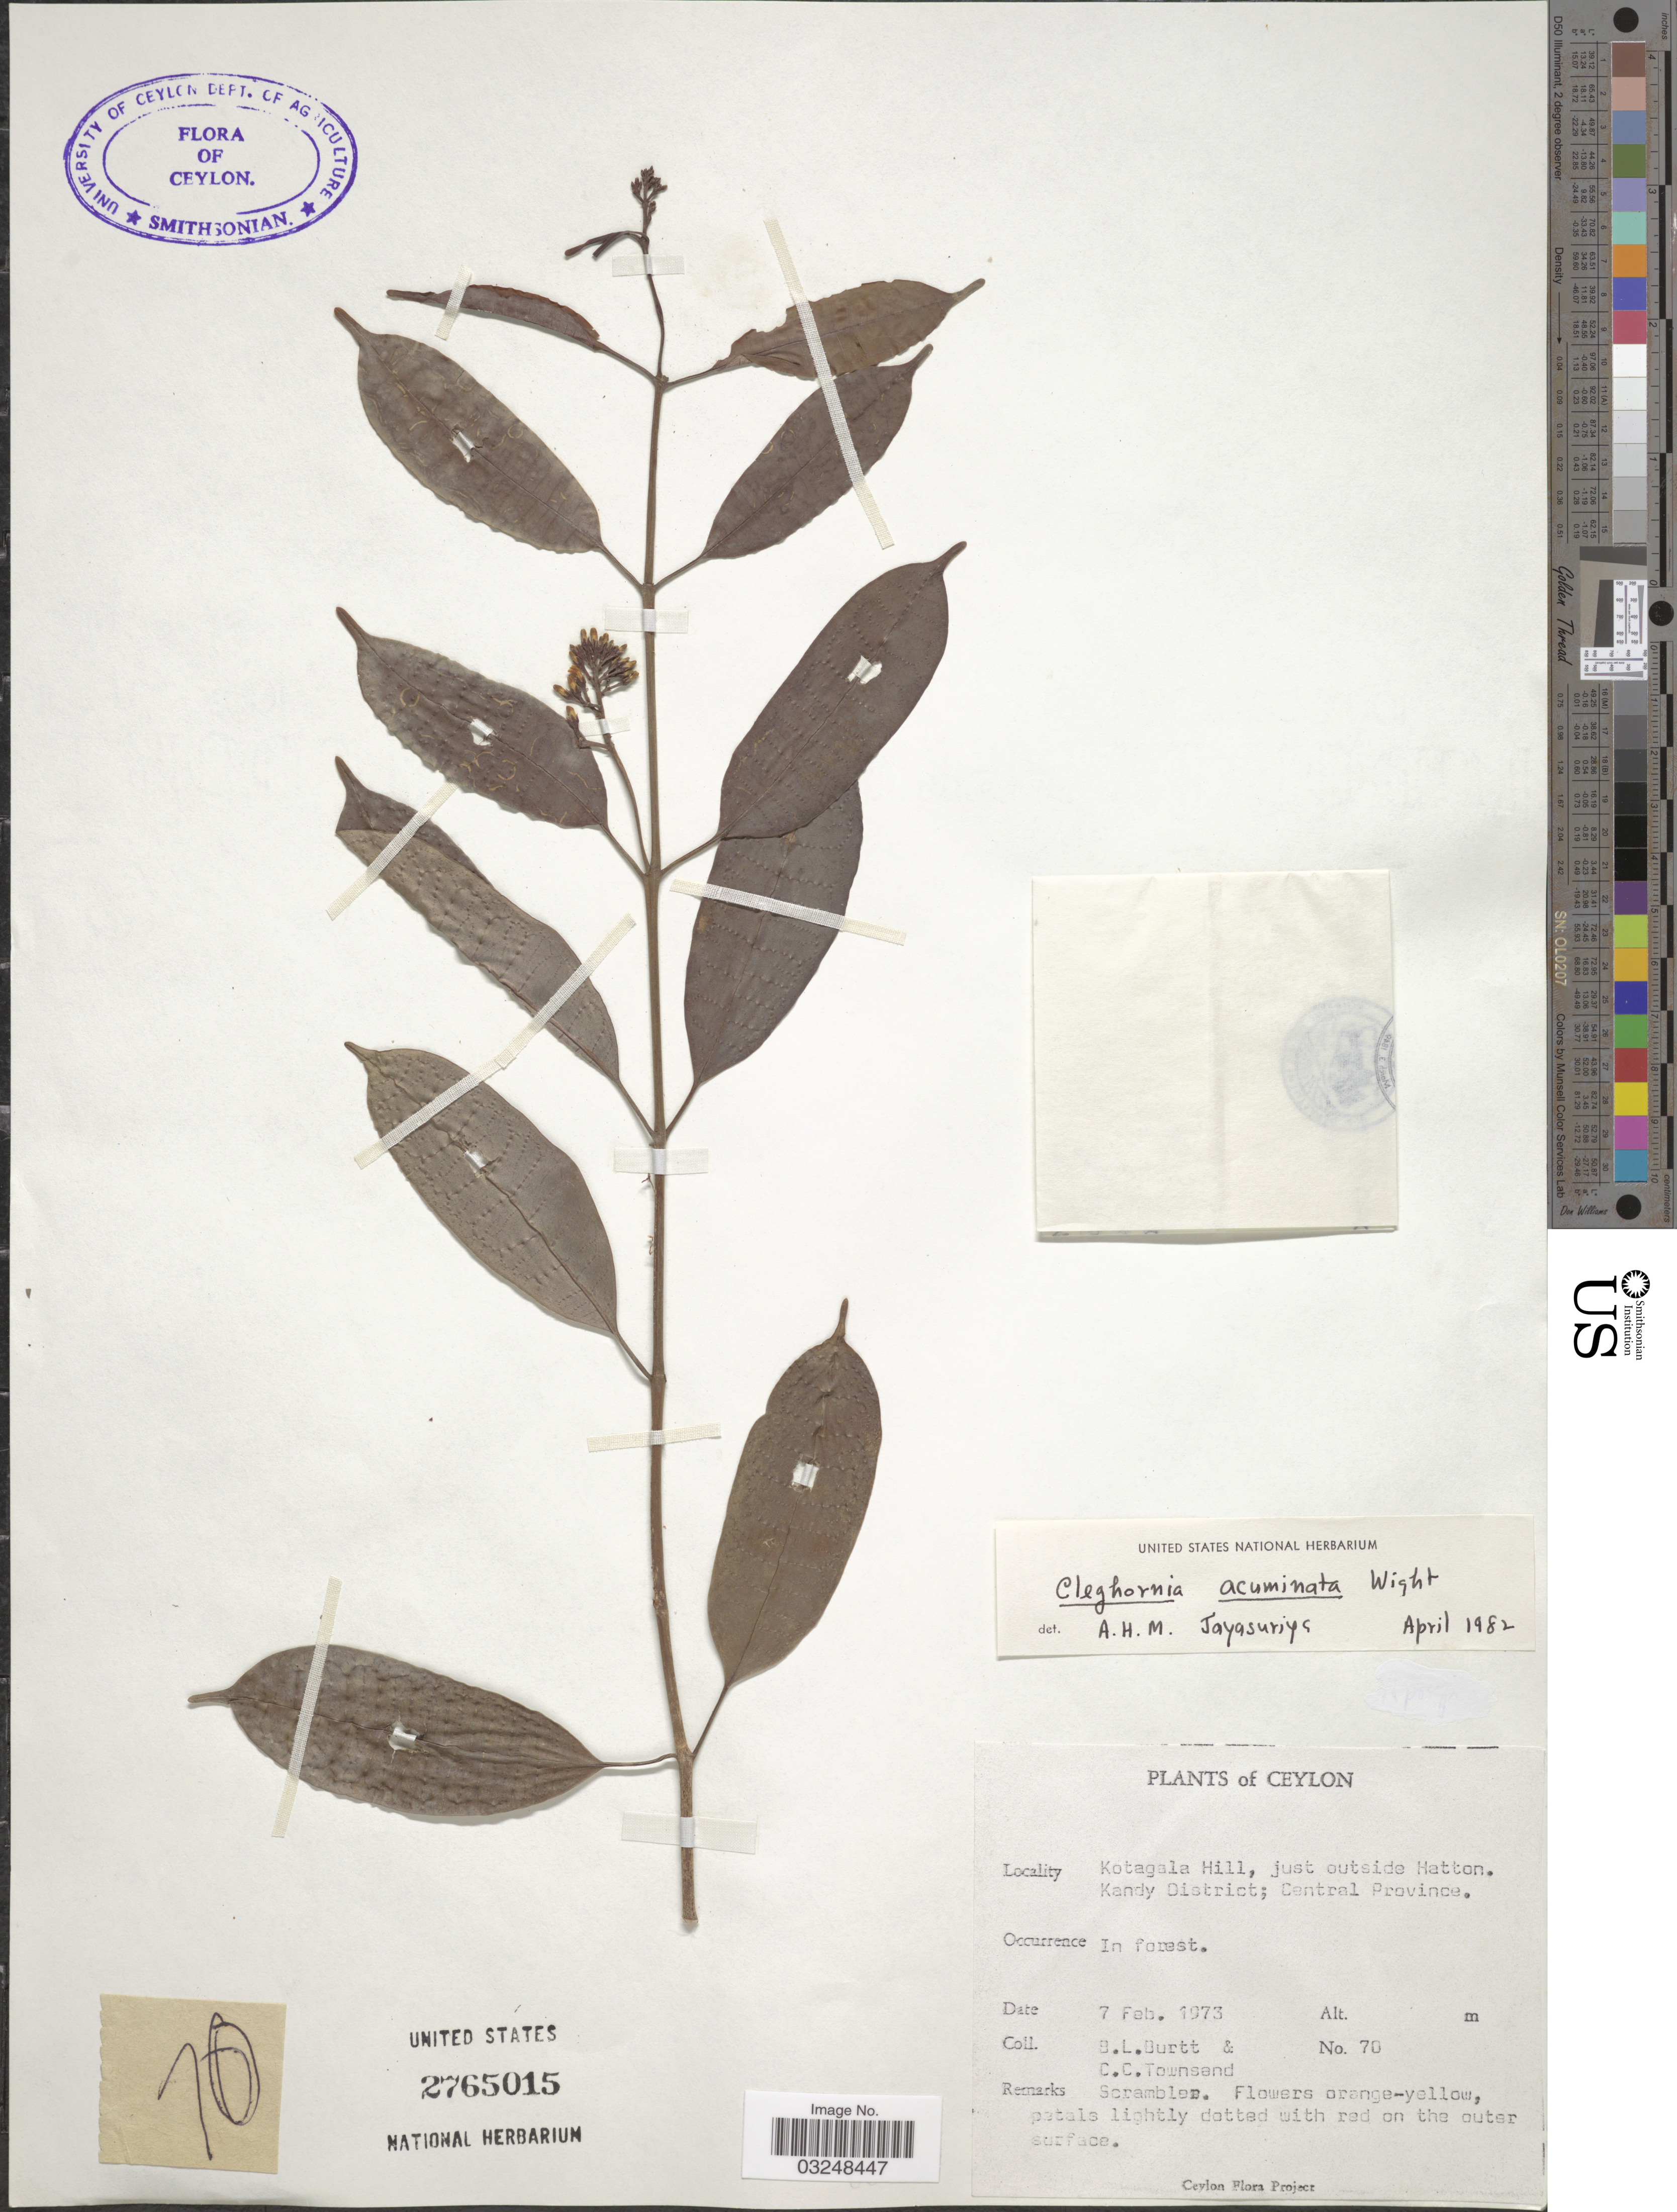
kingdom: Plantae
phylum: Tracheophyta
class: Magnoliopsida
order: Gentianales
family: Apocynaceae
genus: Cleghornia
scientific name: Cleghornia acuminata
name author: Wight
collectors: B. L. Burtt & C. C. Townsend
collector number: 70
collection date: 1973-02-07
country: Sri Lanka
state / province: Central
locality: Ceylon, Kotagala Hill, just outside Hatton, Kandy District; Central Province.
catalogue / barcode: US 2765015